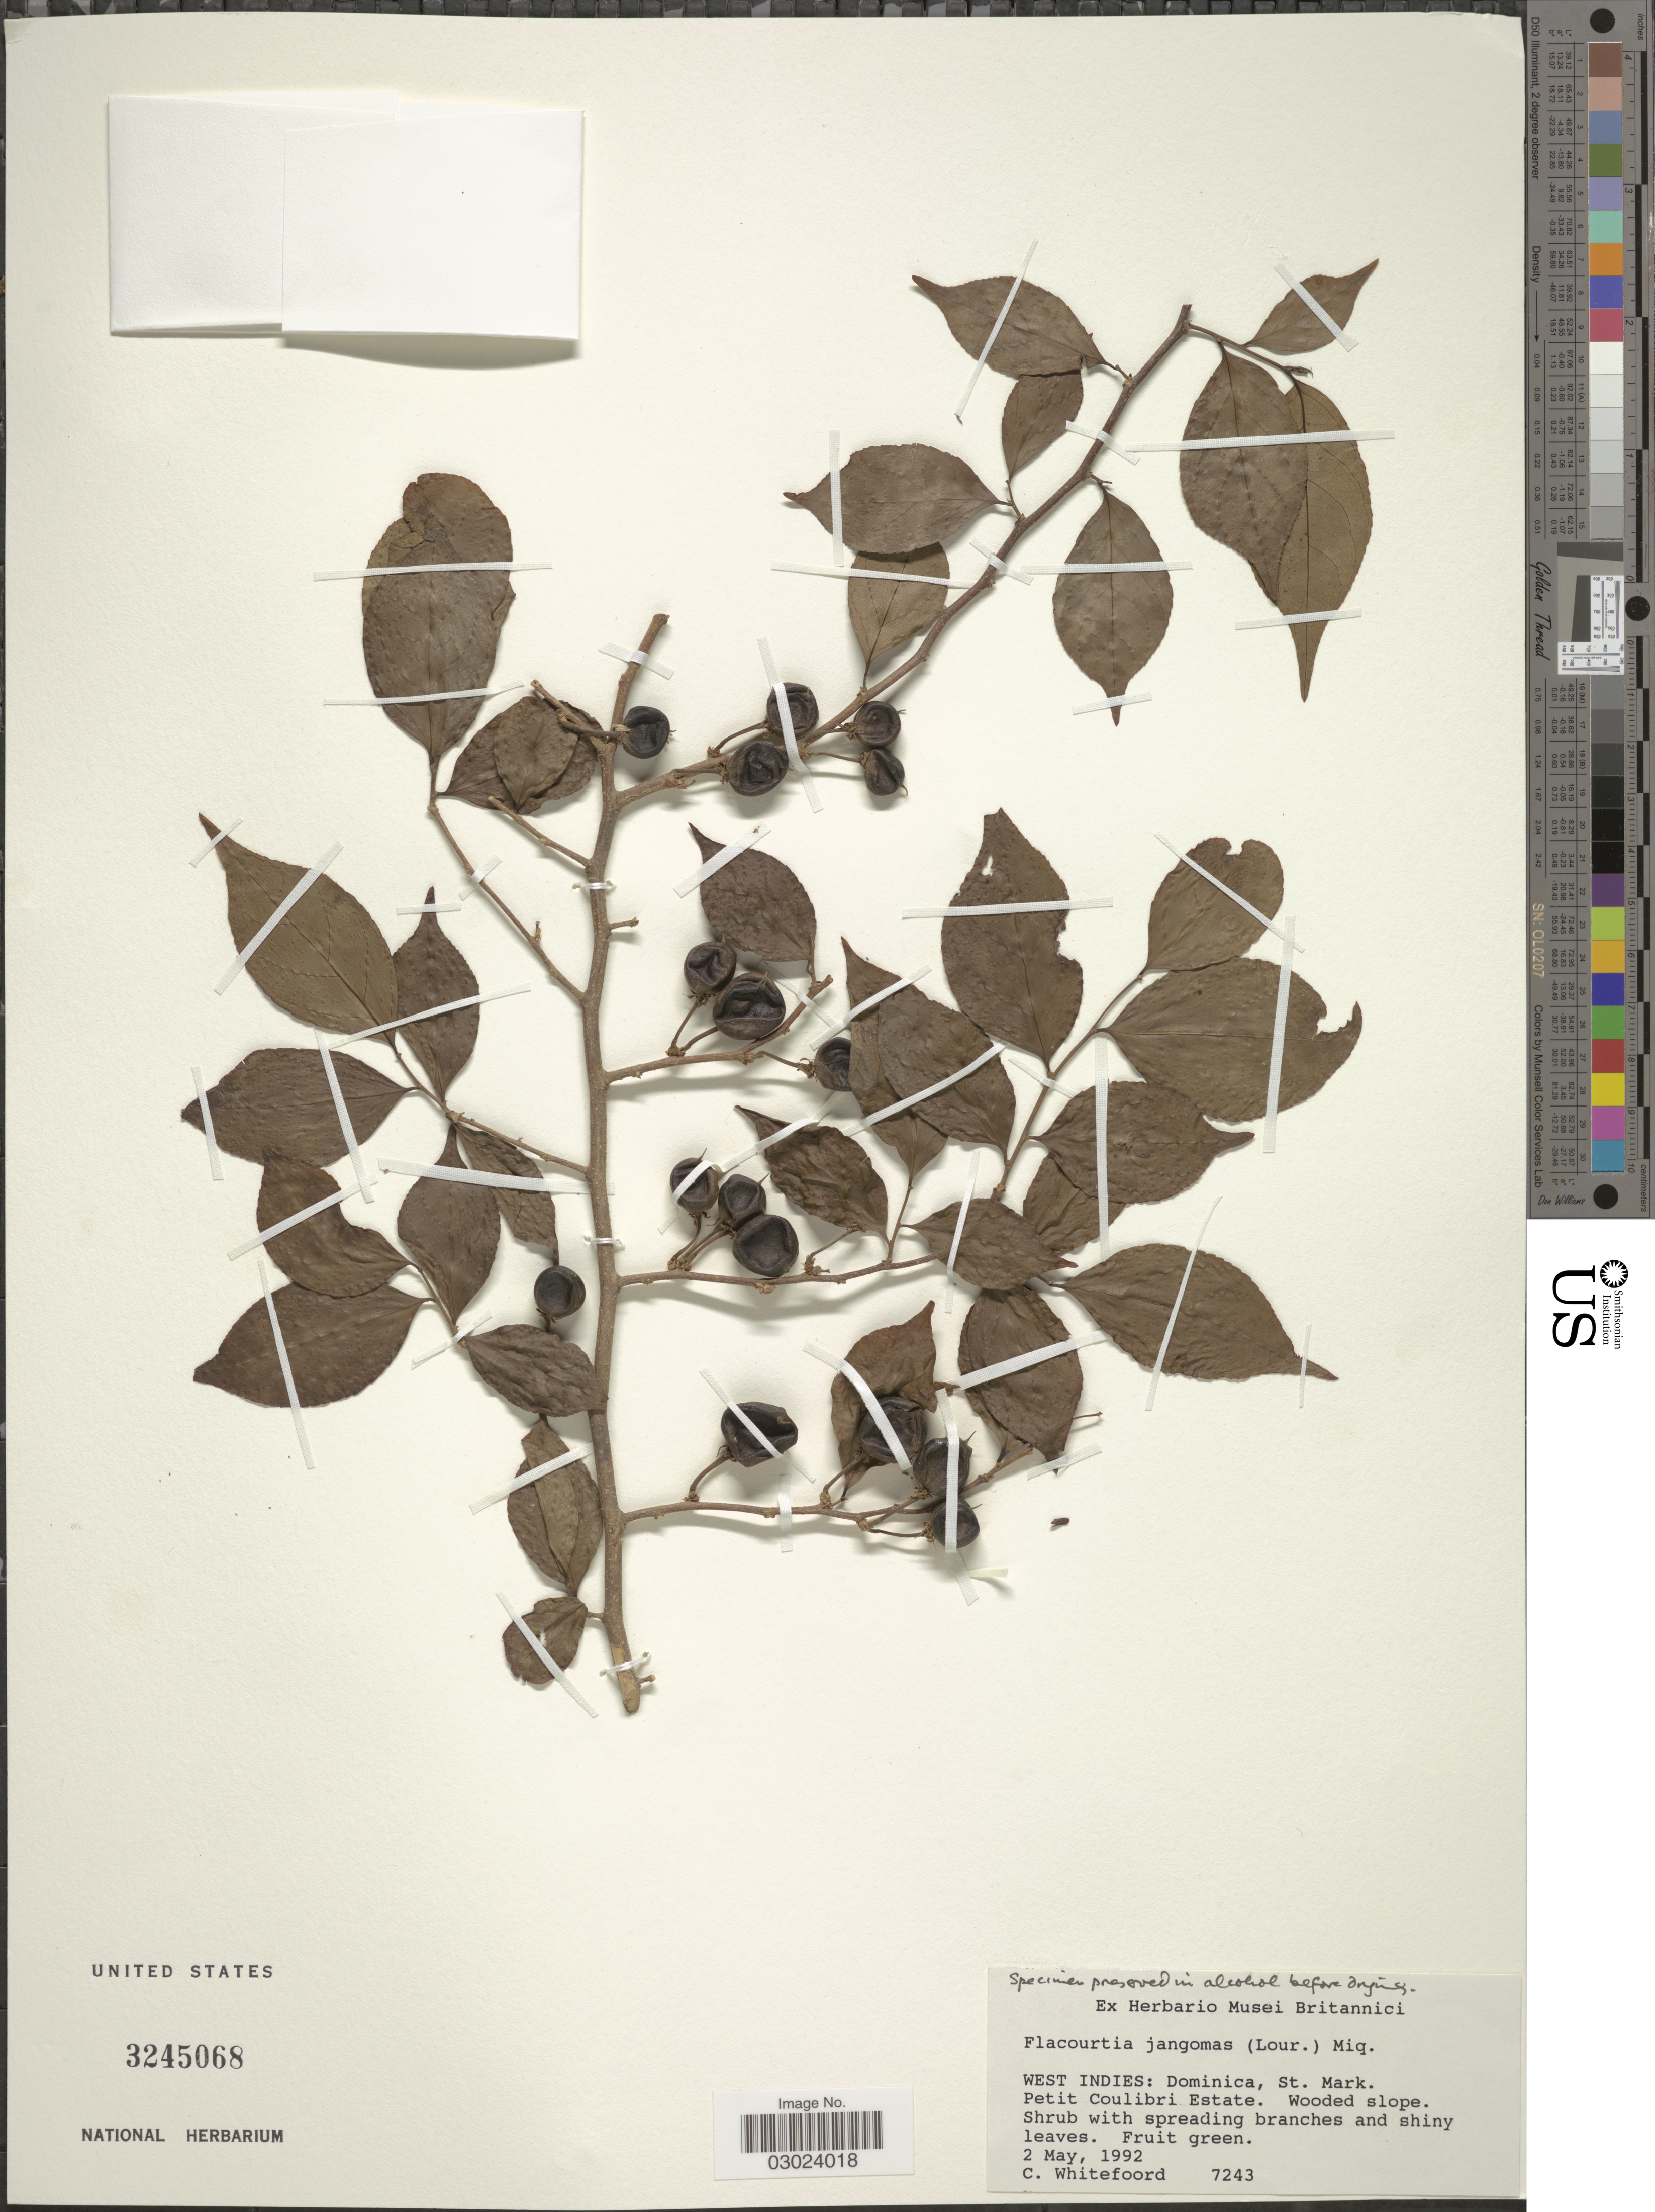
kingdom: Plantae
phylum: Tracheophyta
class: Magnoliopsida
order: Malpighiales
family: Salicaceae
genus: Flacourtia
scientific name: Flacourtia jangomas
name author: (Lour.) Raeusch.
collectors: C. Whitefoord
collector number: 7243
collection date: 1992-05-02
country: Dominica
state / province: St. Mark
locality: West Indies: Petit Coulibri Estate.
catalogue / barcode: US 3245068